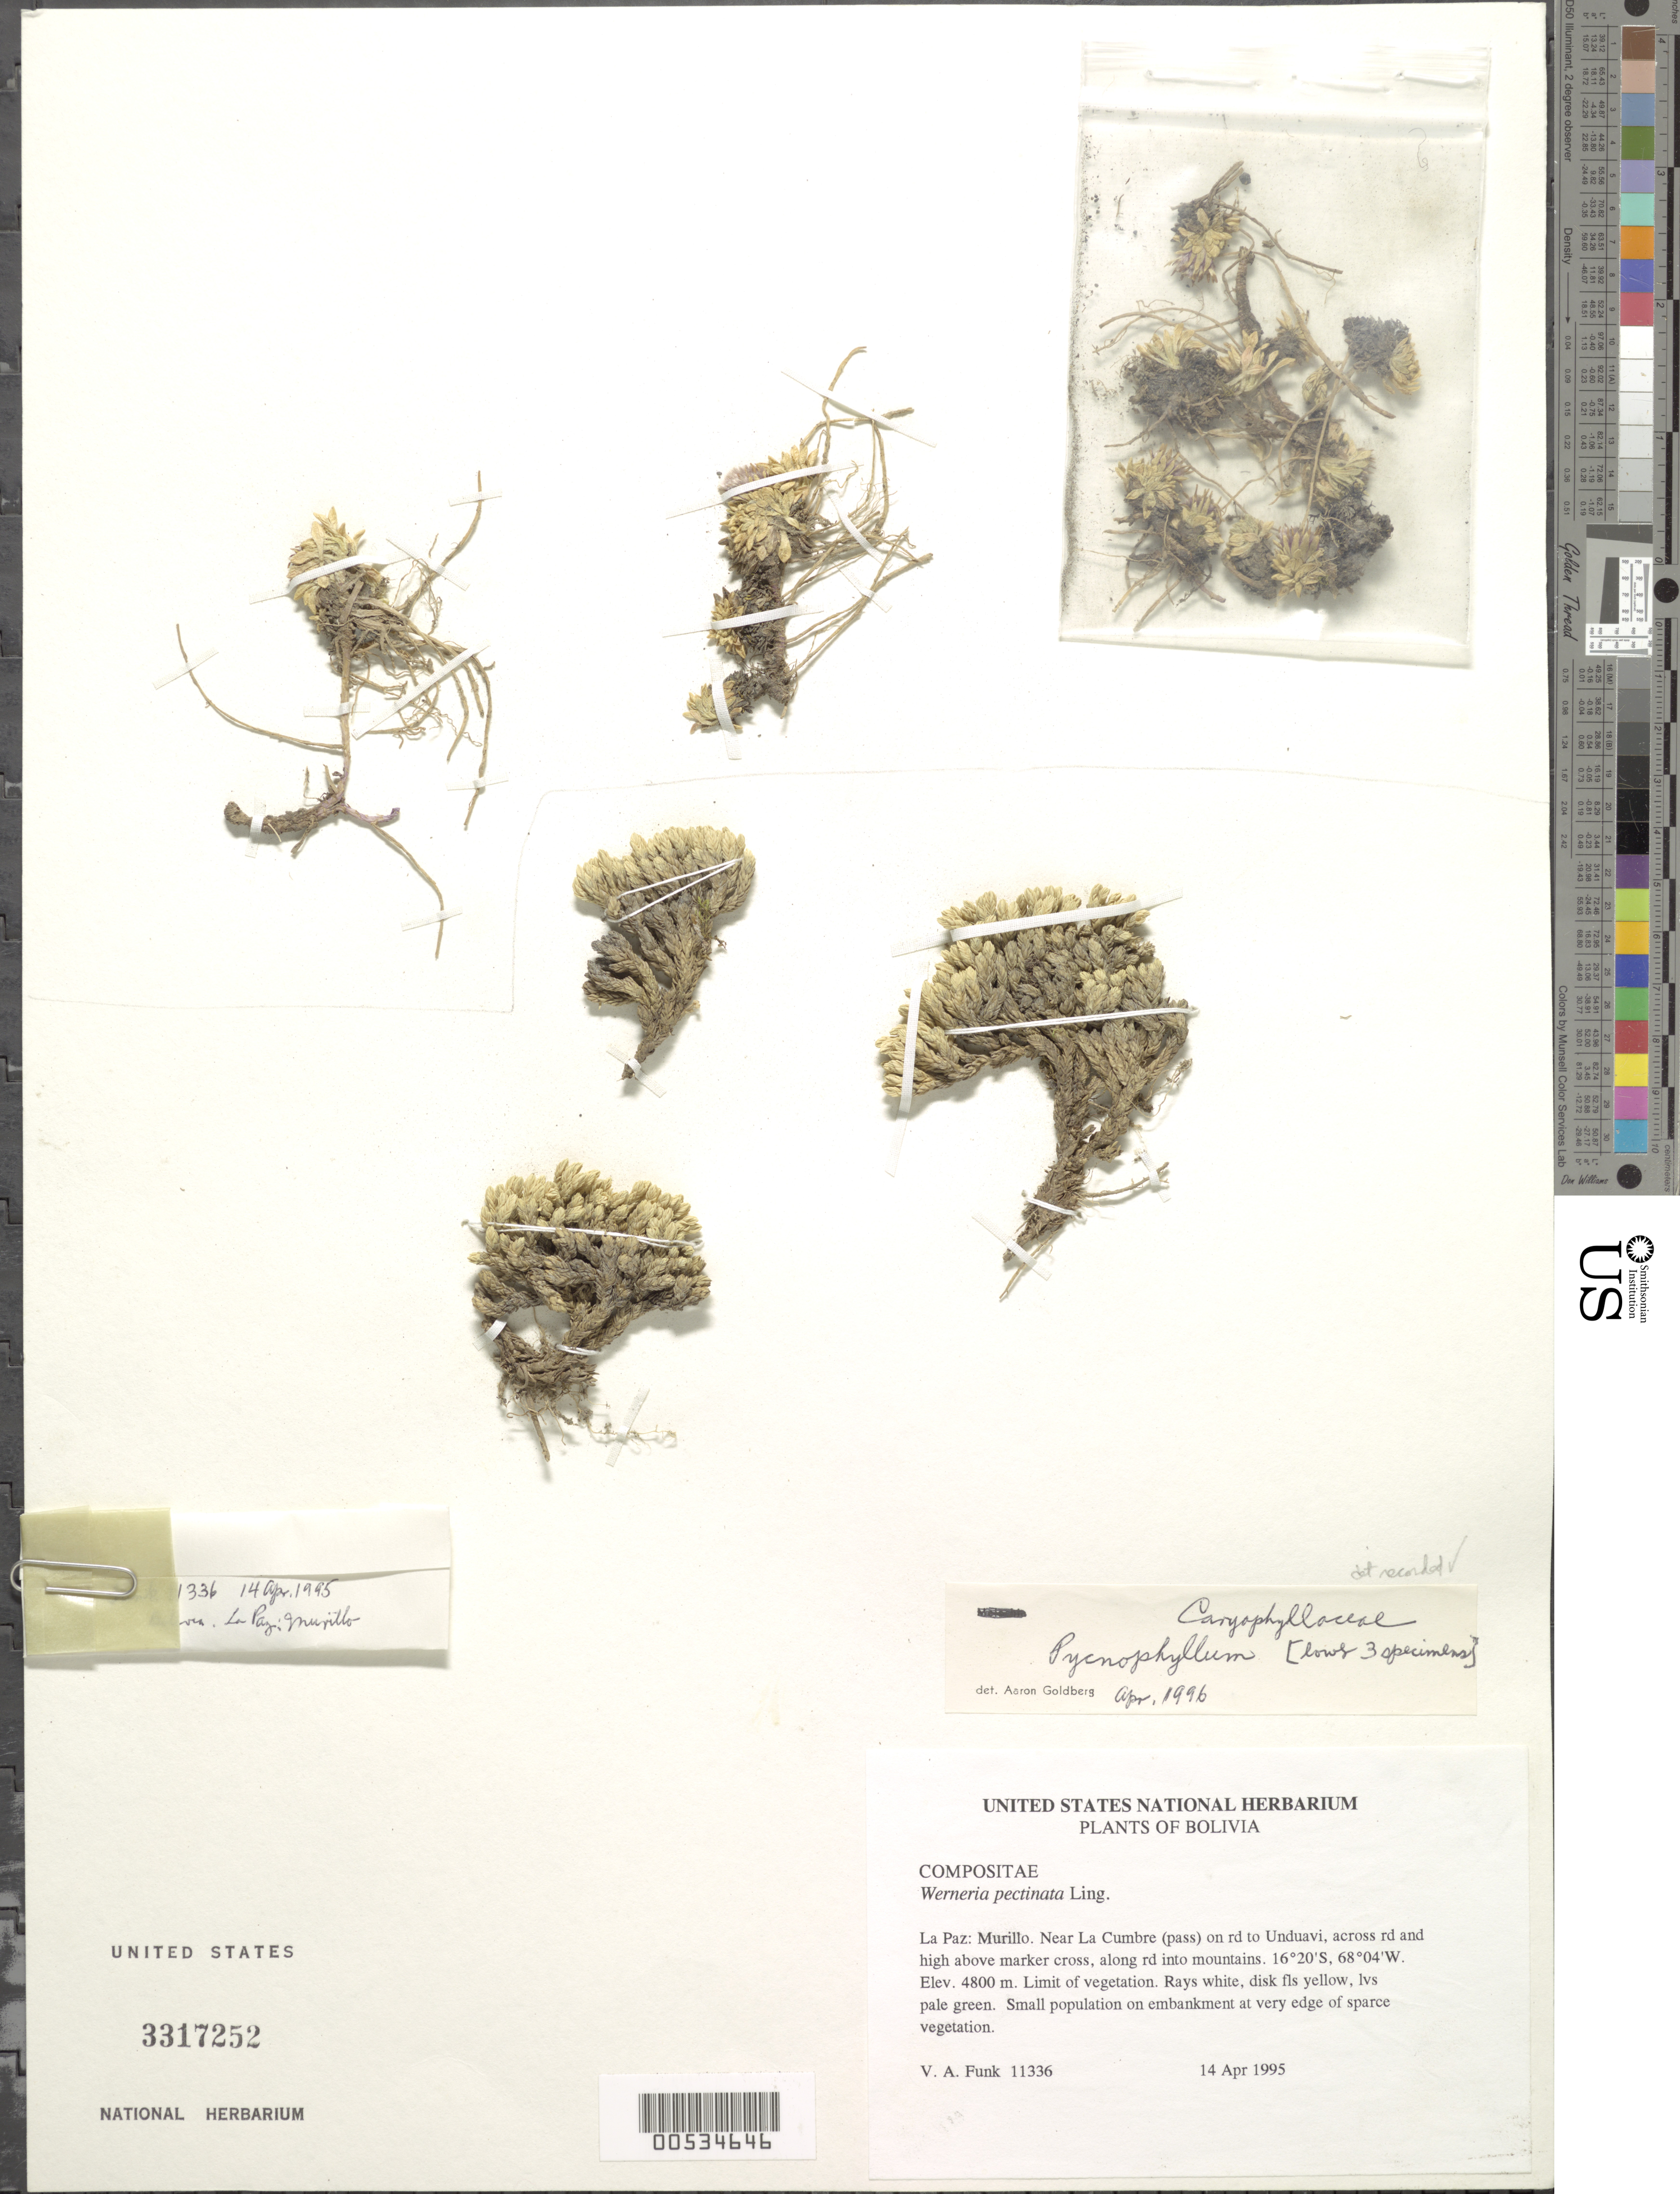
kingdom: Plantae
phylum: Tracheophyta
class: Magnoliopsida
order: Asterales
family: Asteraceae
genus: Werneria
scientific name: Werneria pectinata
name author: Lingelsh.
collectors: V. Funk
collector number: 11336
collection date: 1995-04-14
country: Bolivia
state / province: La Paz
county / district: Murillo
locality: La Cumbre (pass) on rd to Unduavi, across rd and high above marker cross, along rd. into mountains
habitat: Limit of vegetation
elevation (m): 4800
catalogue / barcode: US 3317252